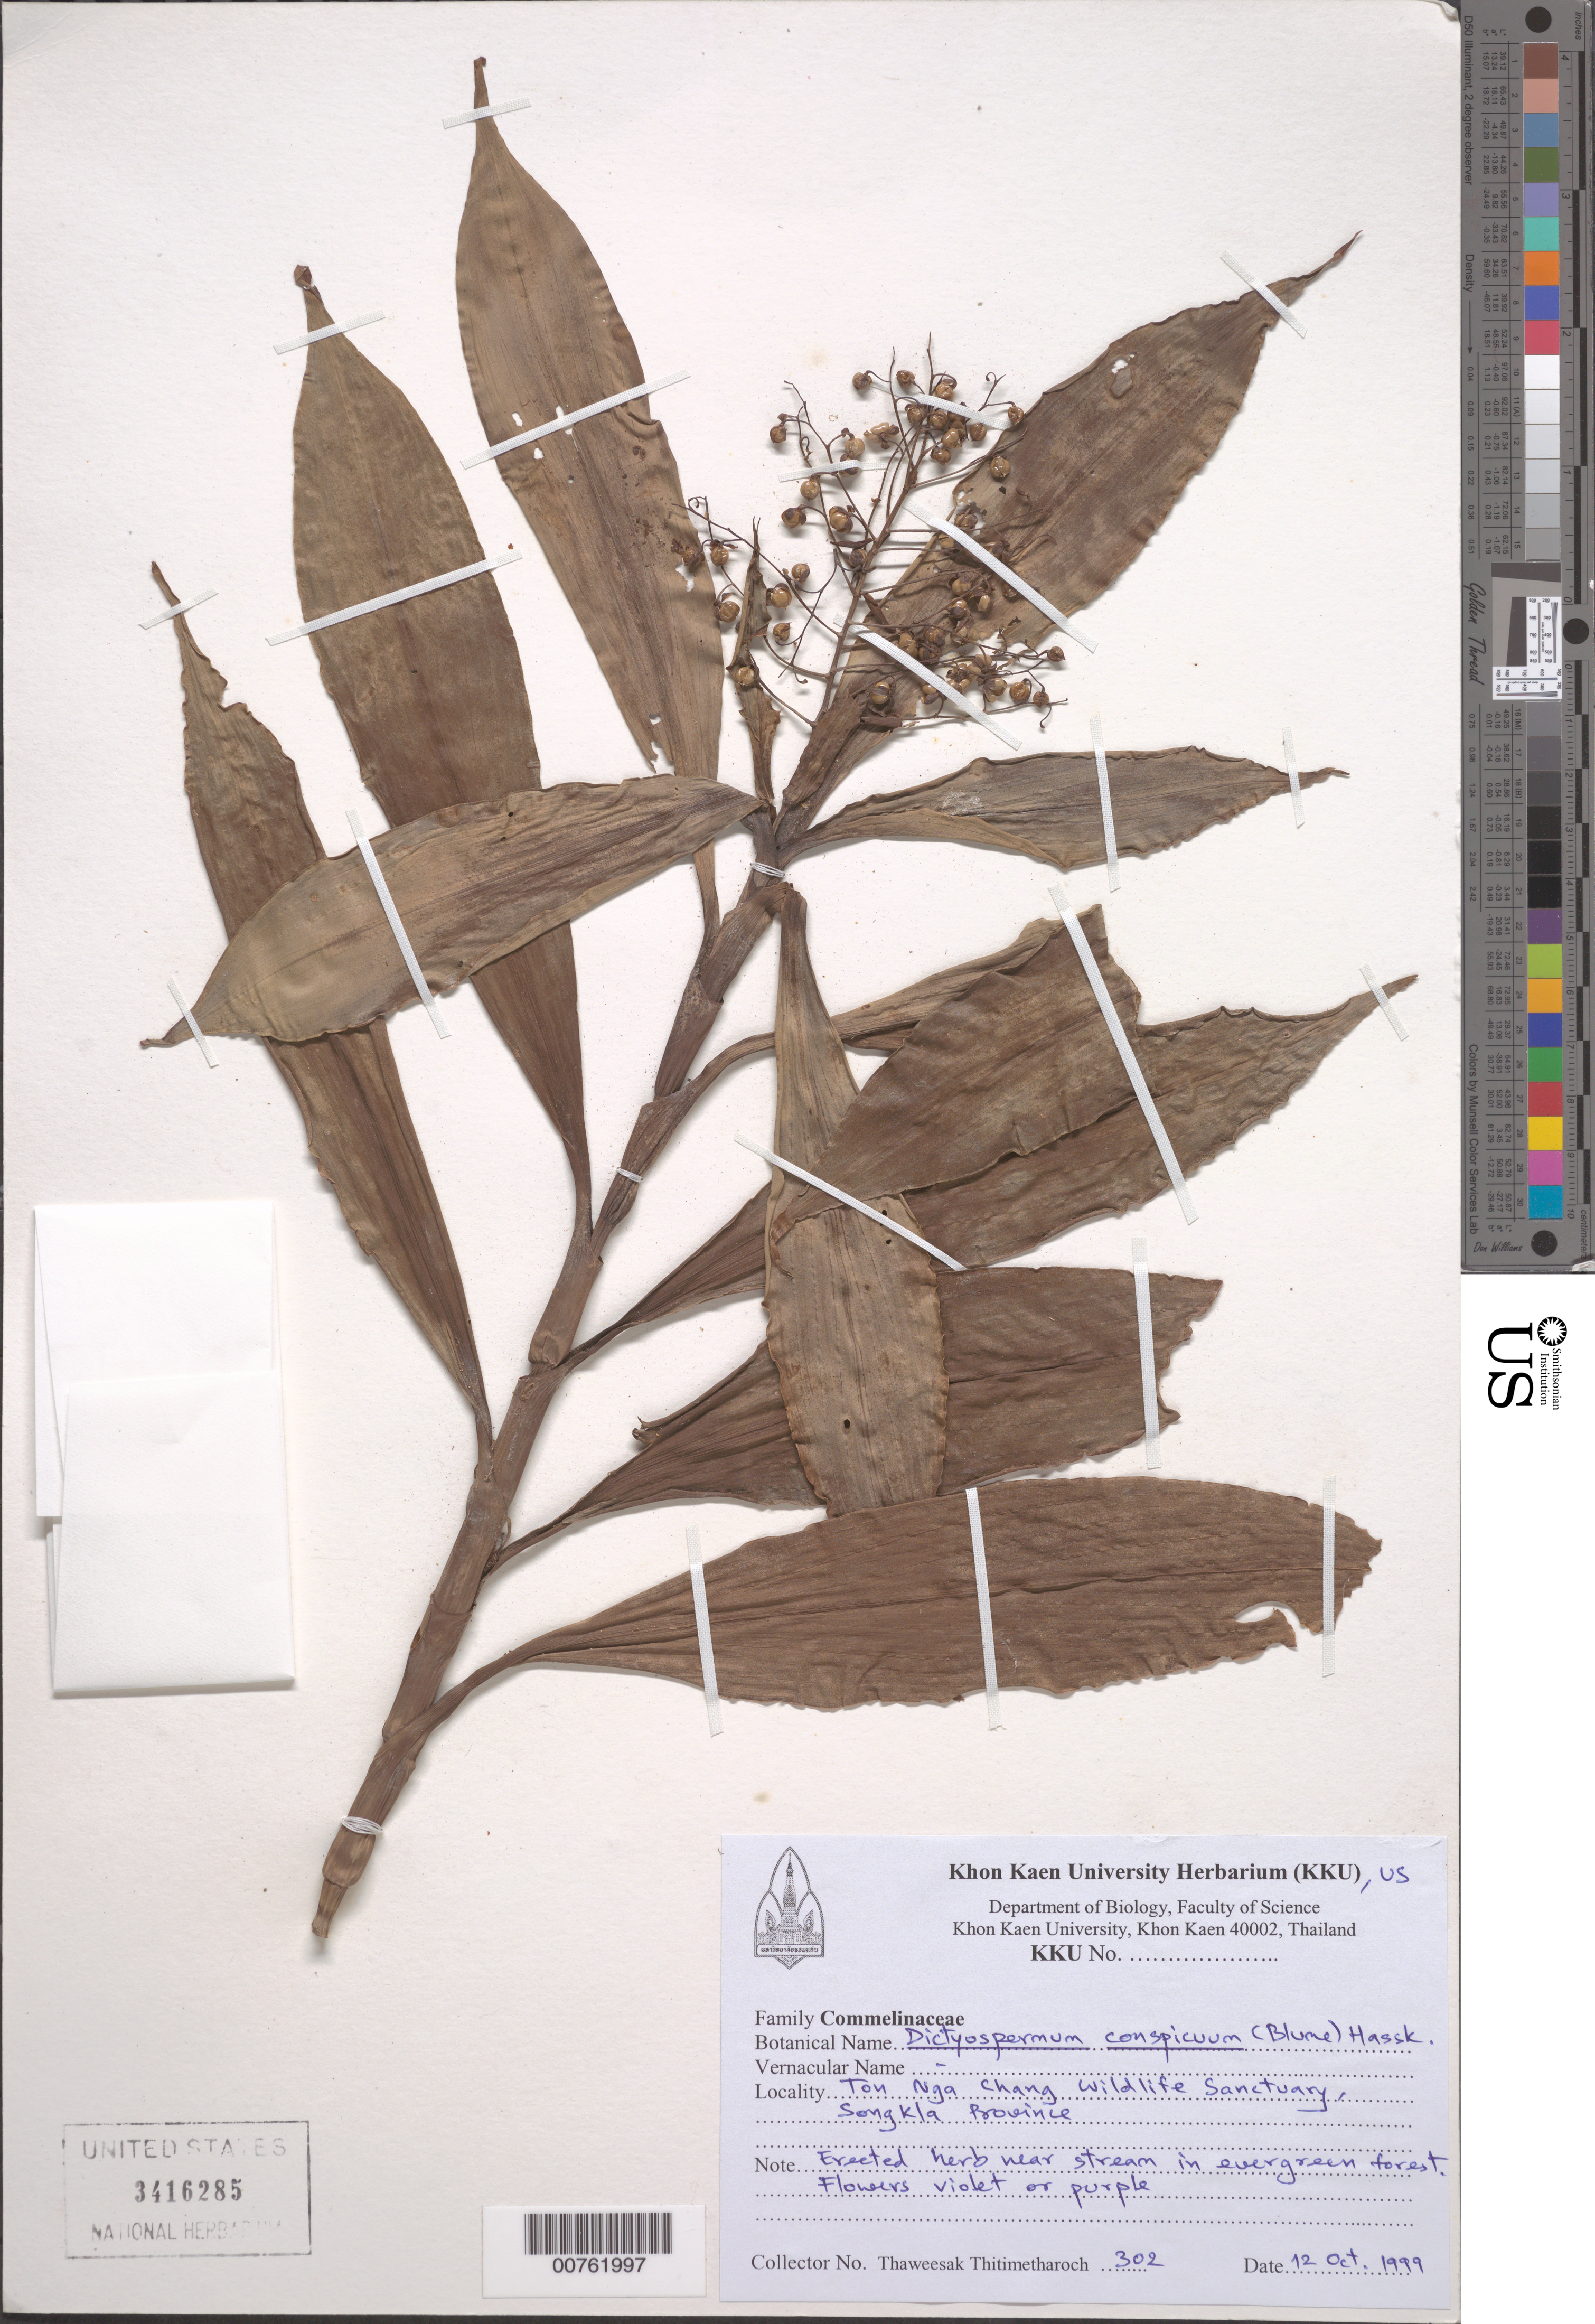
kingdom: Plantae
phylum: Tracheophyta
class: Liliopsida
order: Commelinales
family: Commelinaceae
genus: Dictyospermum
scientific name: Dictyospermum conspicuum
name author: (Blume) Hassk.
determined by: Faden, Robert B., (US), Smithsonian Institution - National Museum of Natural History (UNITED STATES)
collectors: T. Thitimetharoch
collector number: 302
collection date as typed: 12 Oct 1999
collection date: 1999-10-12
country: Thailand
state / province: Songkhla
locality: Ton Nga Chang Wildlife Sanctuary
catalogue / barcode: US 3416285